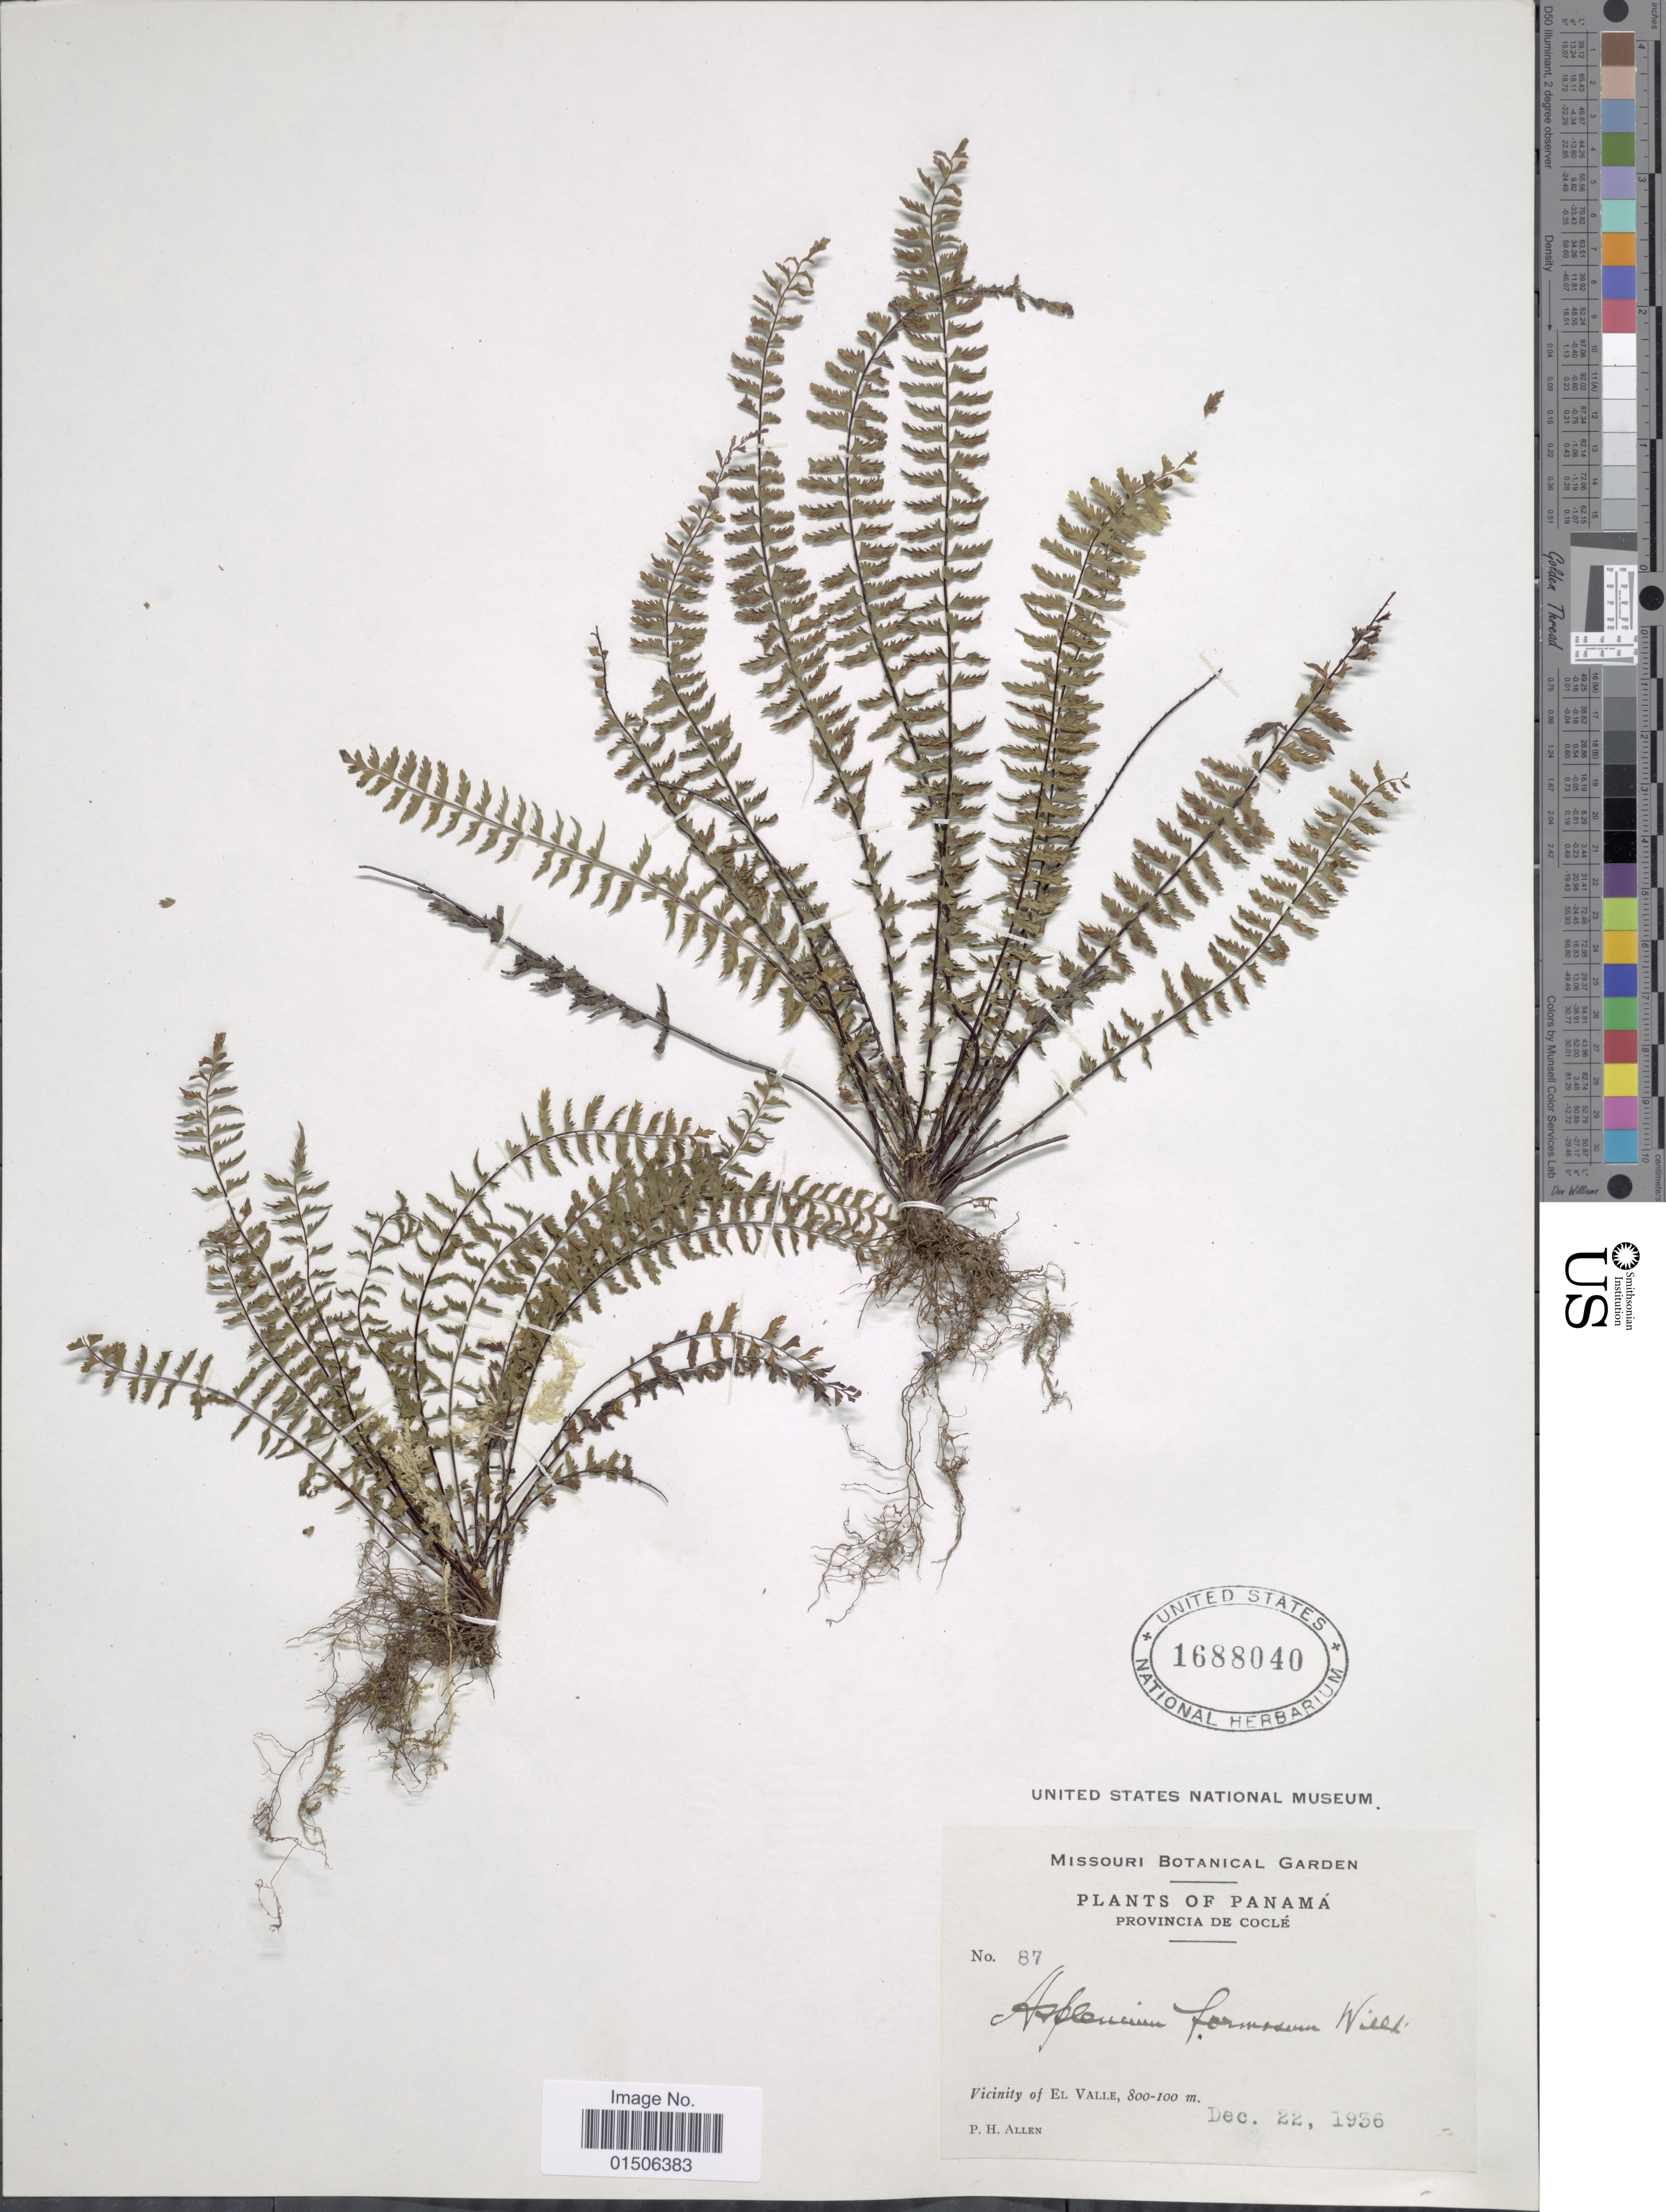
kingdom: Plantae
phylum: Tracheophyta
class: Polypodiopsida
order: Polypodiales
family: Aspleniaceae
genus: Asplenium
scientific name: Asplenium formosum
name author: Willd.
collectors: P. H. Allen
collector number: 87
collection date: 1936-12-22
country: Panama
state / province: Coclé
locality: Vicinity of El Valle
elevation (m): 100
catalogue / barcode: US 1688040